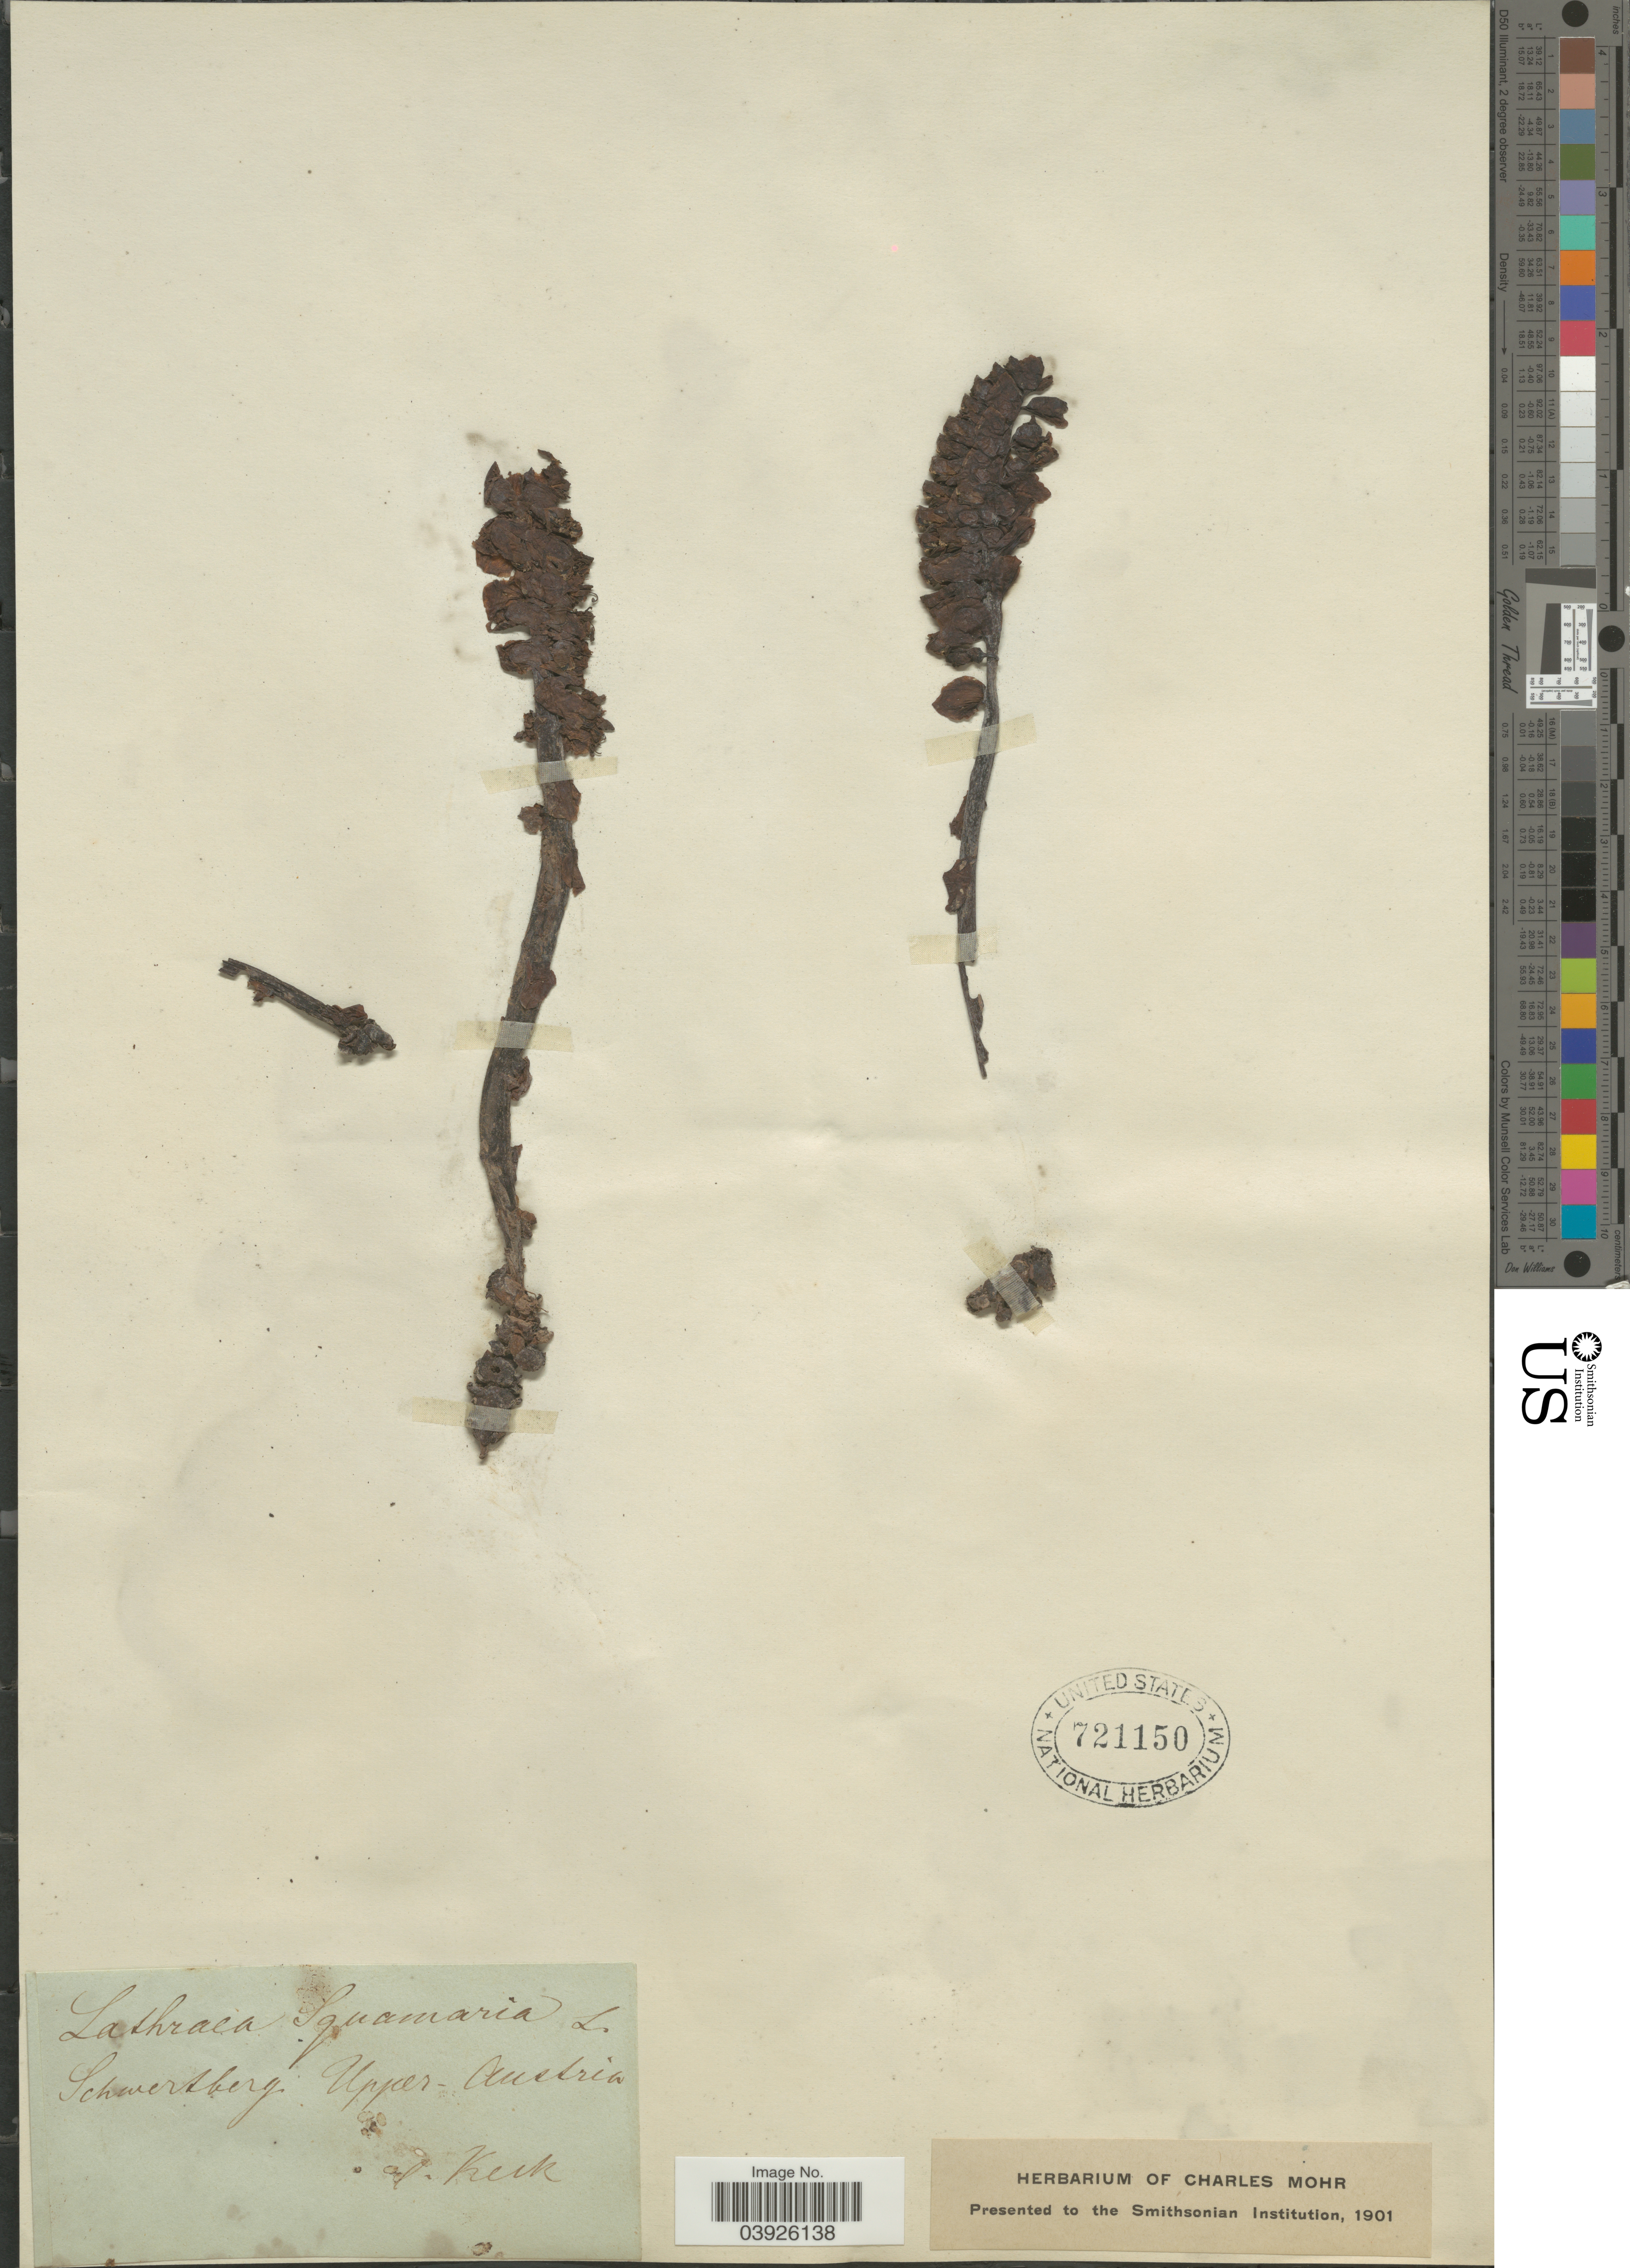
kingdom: Plantae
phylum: Tracheophyta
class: Magnoliopsida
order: Lamiales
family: Orobanchaceae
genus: Lathraea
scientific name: Lathraea squamaria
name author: L.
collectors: C. Keck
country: Austria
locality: Schwertberg. Upper-Austria.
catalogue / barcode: US 721150